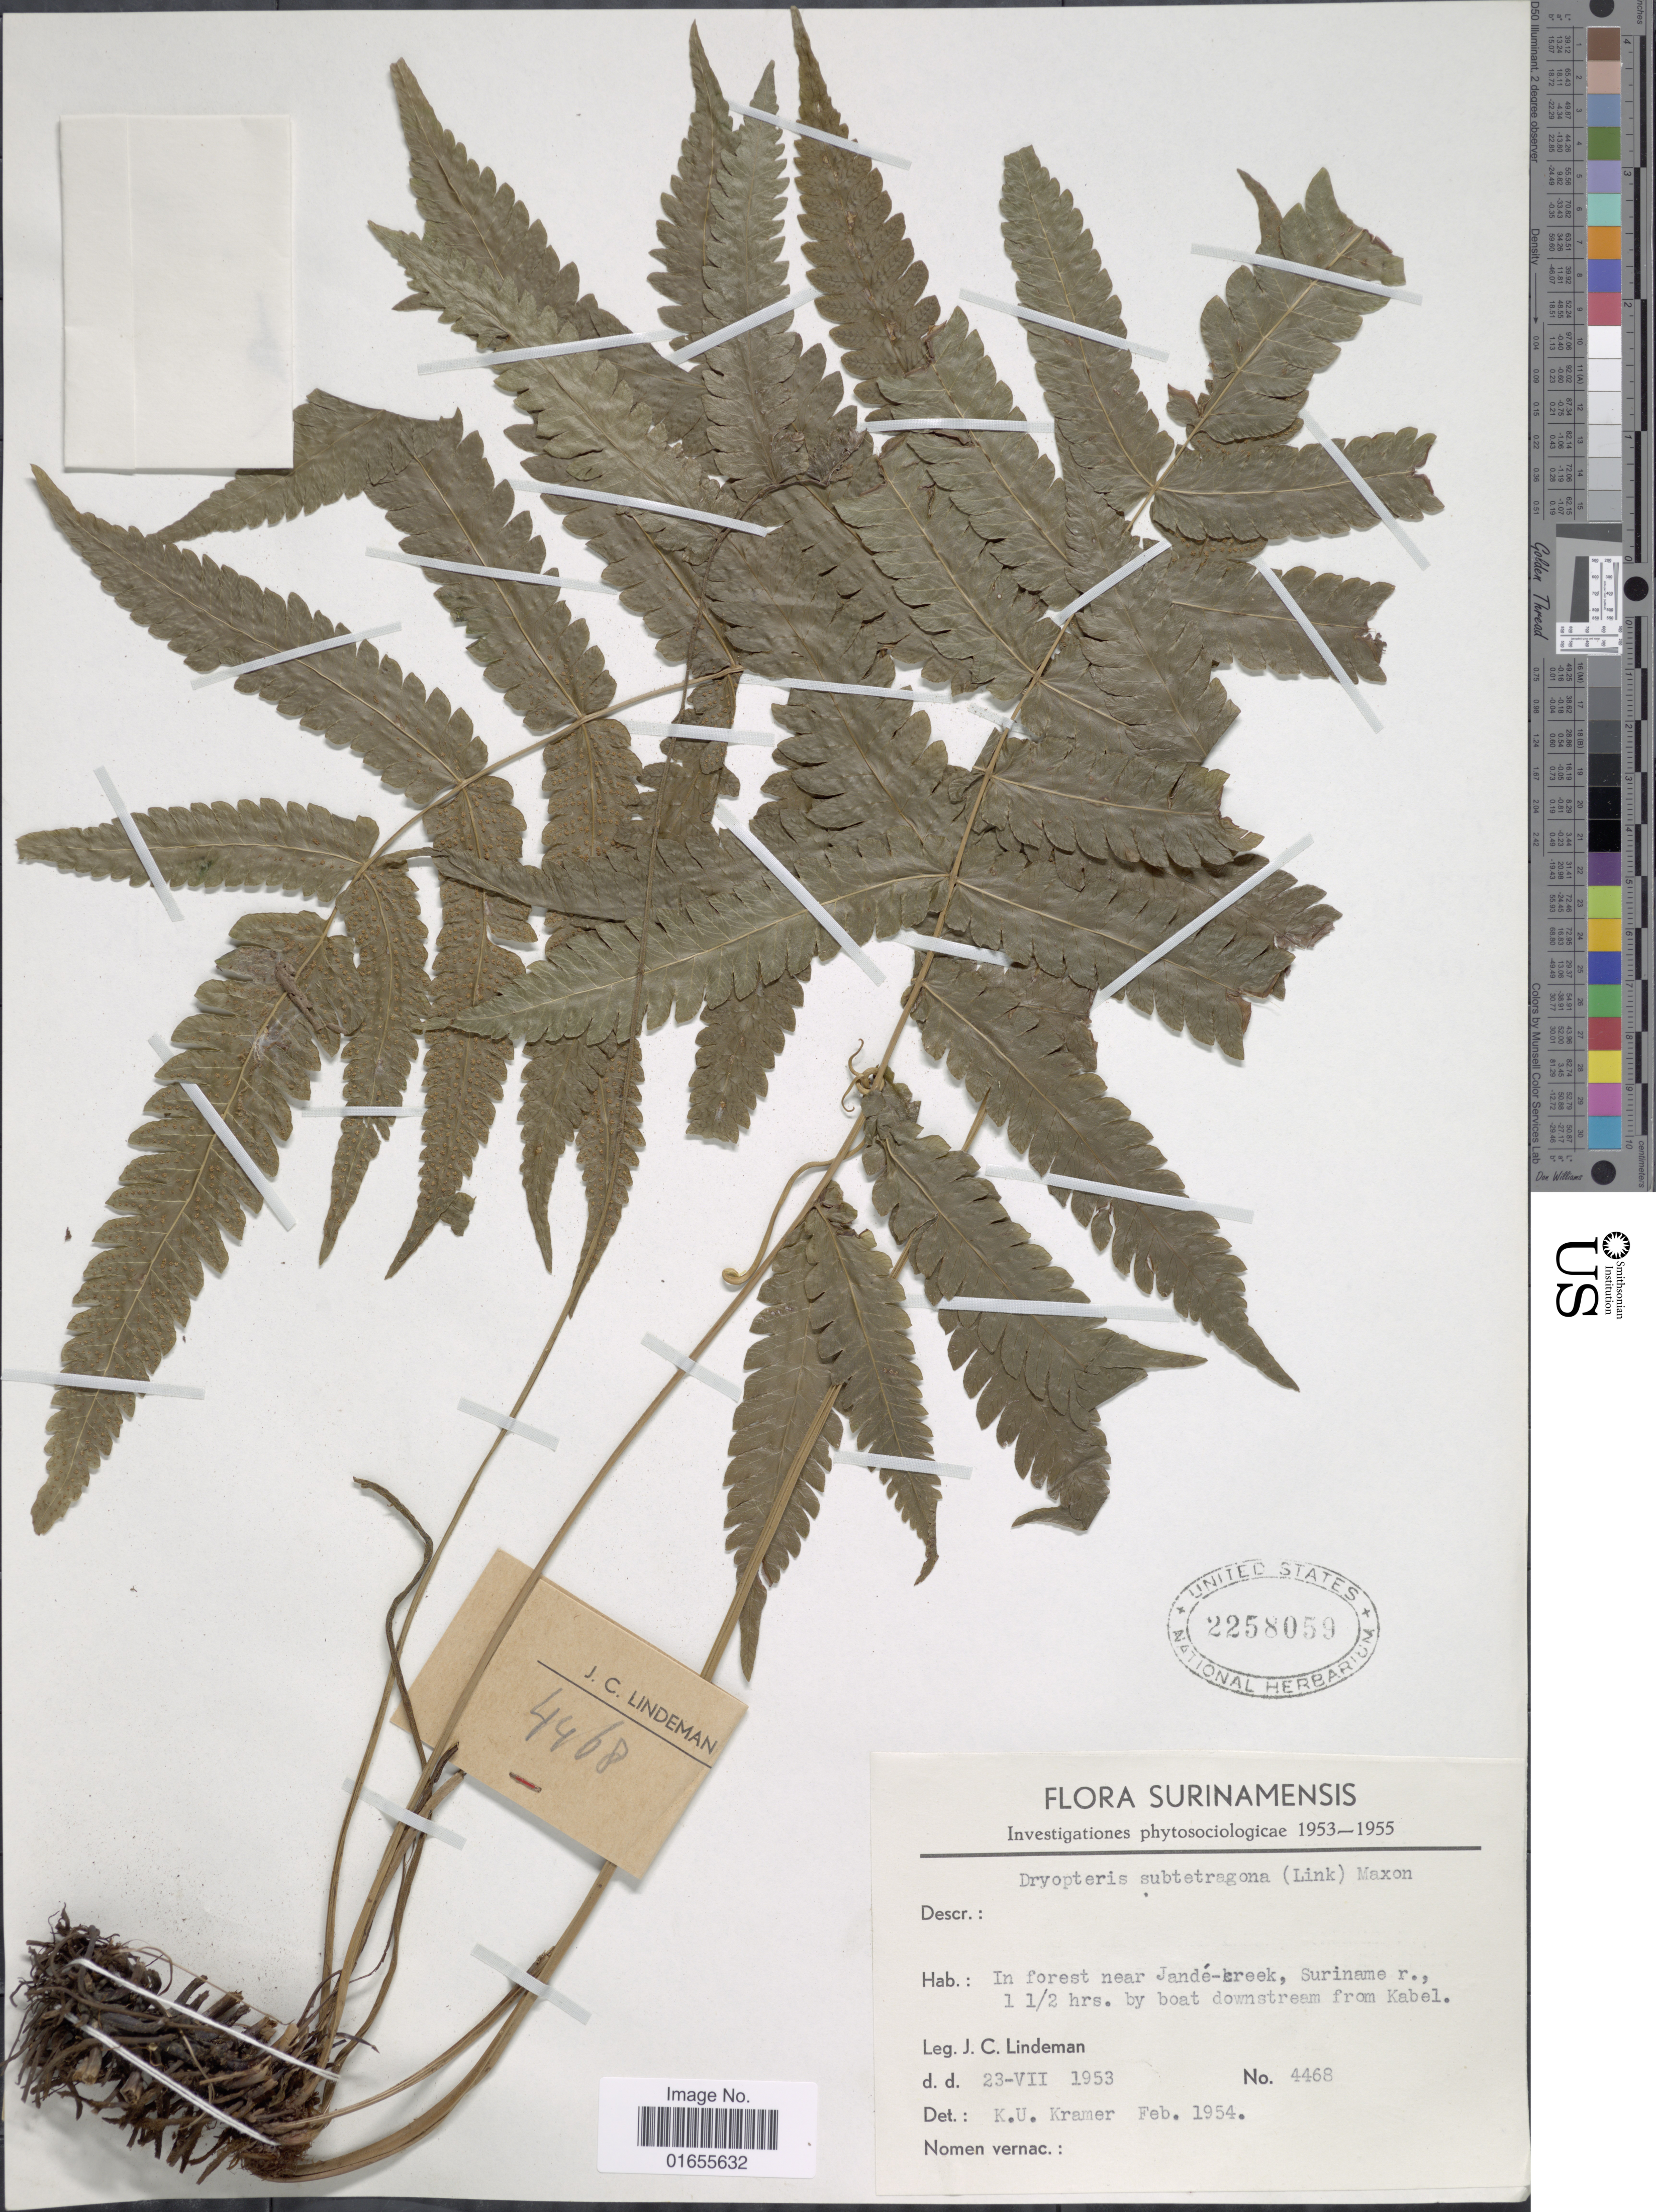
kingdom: Plantae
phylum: Tracheophyta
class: Polypodiopsida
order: Polypodiales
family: Thelypteridaceae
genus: Goniopteris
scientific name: Goniopteris tetragona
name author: (C. Presl) Sw.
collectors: J. C. Lindeman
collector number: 4468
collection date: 1953-07-23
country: Suriname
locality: In forest near Jande - creek, Suriname r. , 1 1/2 hrs. by boat downstream from kabel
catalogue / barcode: US 2258059